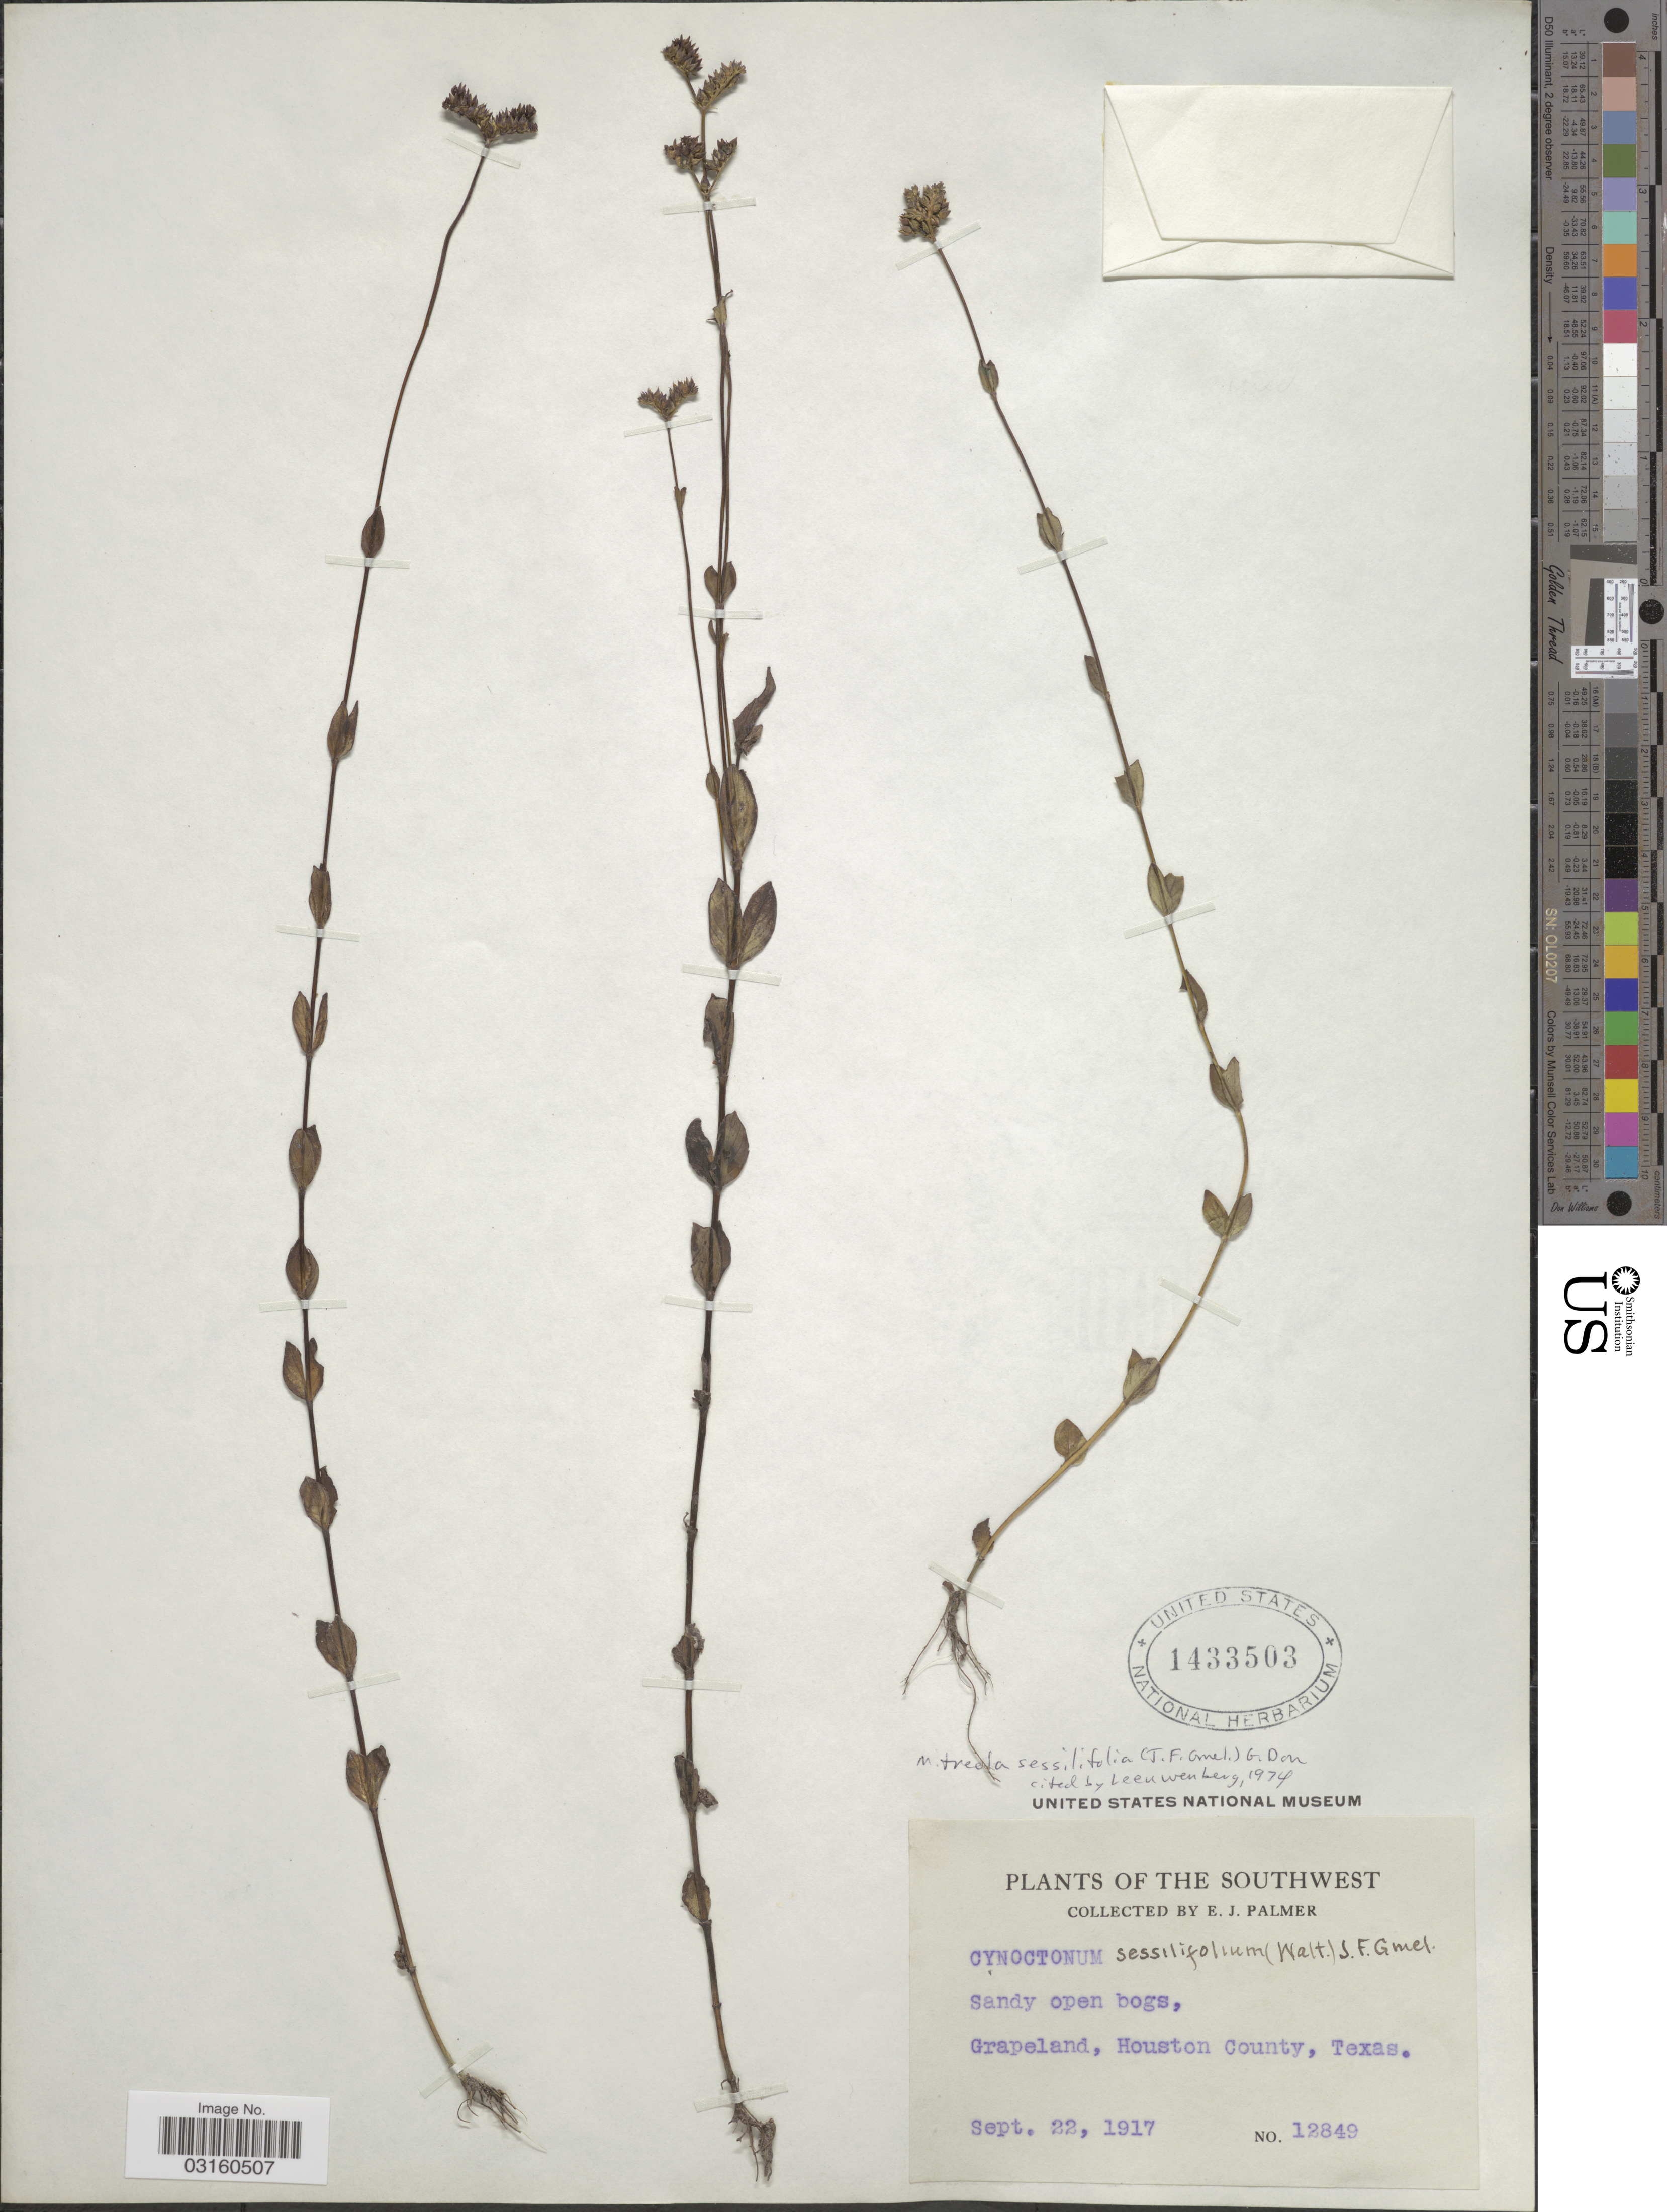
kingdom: Plantae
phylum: Tracheophyta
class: Magnoliopsida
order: Gentianales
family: Loganiaceae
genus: Mitreola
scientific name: Mitreola sessilifolia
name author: (J.F. Gmel.) G. Don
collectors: E. J. Palmer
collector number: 12849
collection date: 1917-09-22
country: United States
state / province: Texas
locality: Southwest. Sandy open bogs, Grapeland, Houston County.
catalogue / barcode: US 1433503